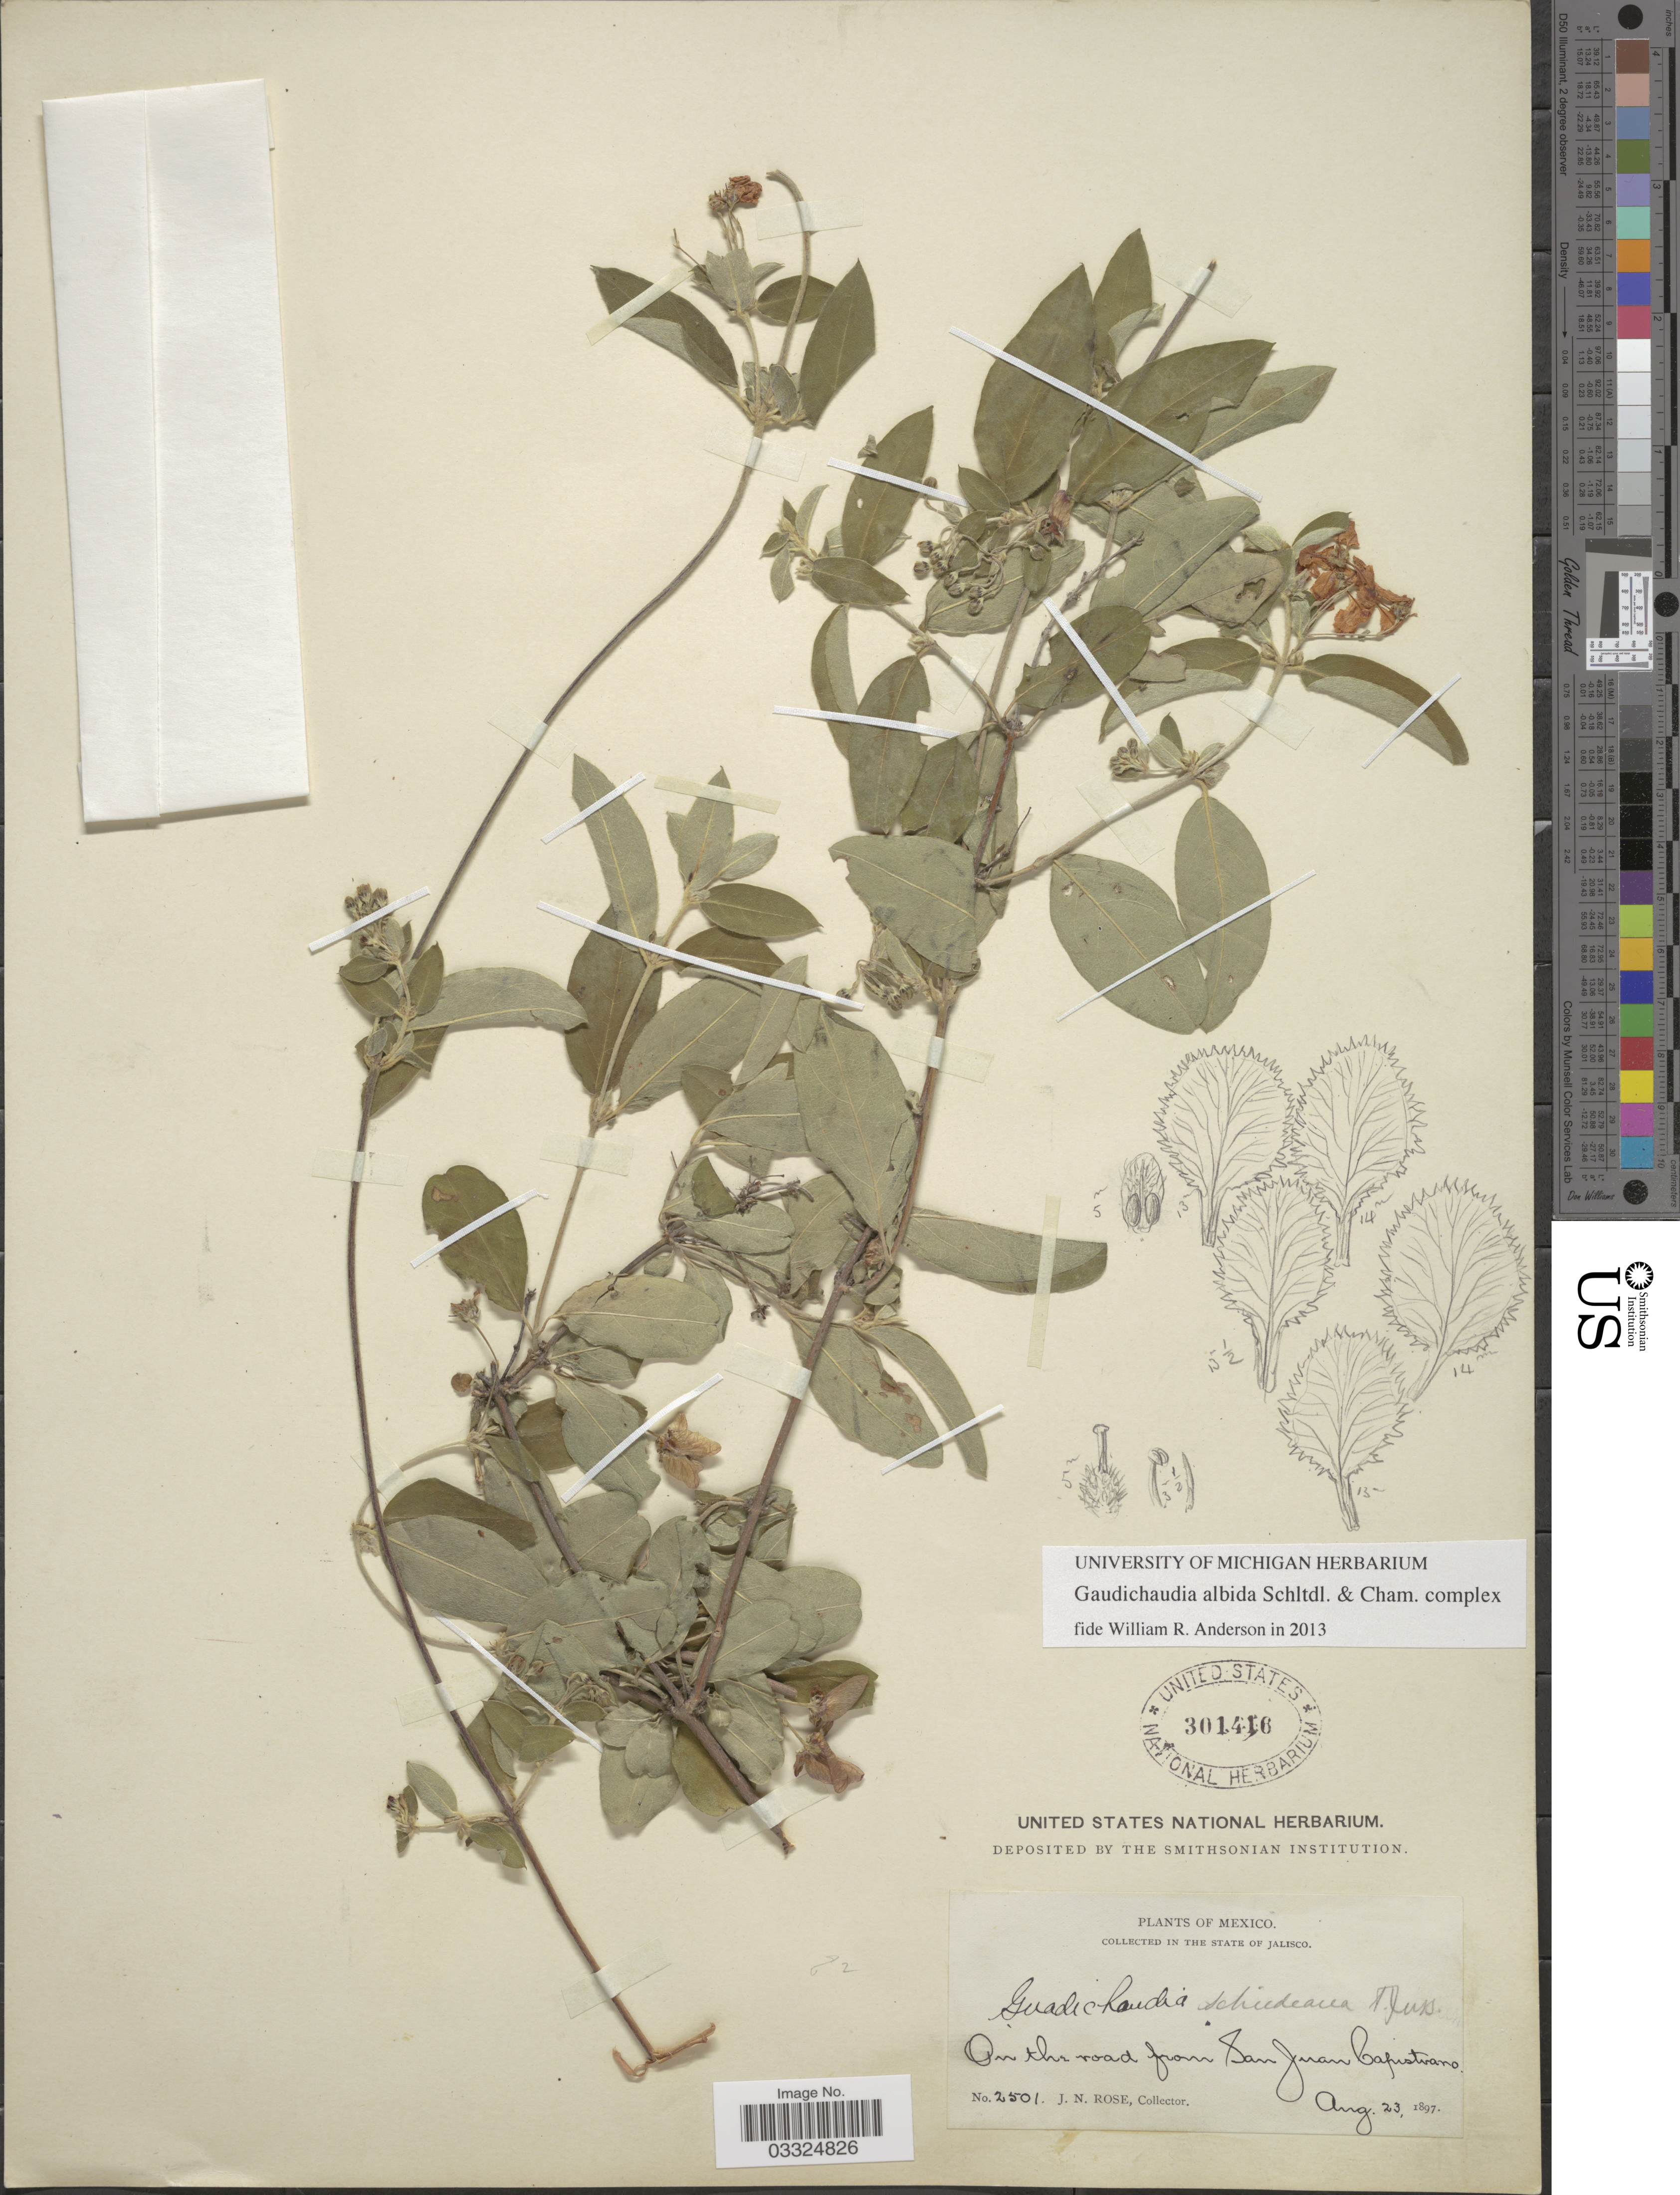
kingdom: Plantae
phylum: Tracheophyta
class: Magnoliopsida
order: Malpighiales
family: Malpighiaceae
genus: Gaudichaudia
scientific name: Gaudichaudia albida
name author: Schltdl. & Cham.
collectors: J. N. Rose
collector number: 2501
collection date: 1897-08-23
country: Mexico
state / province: Jalisco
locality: On the road from San Juan Capistrano.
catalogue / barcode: US 301416